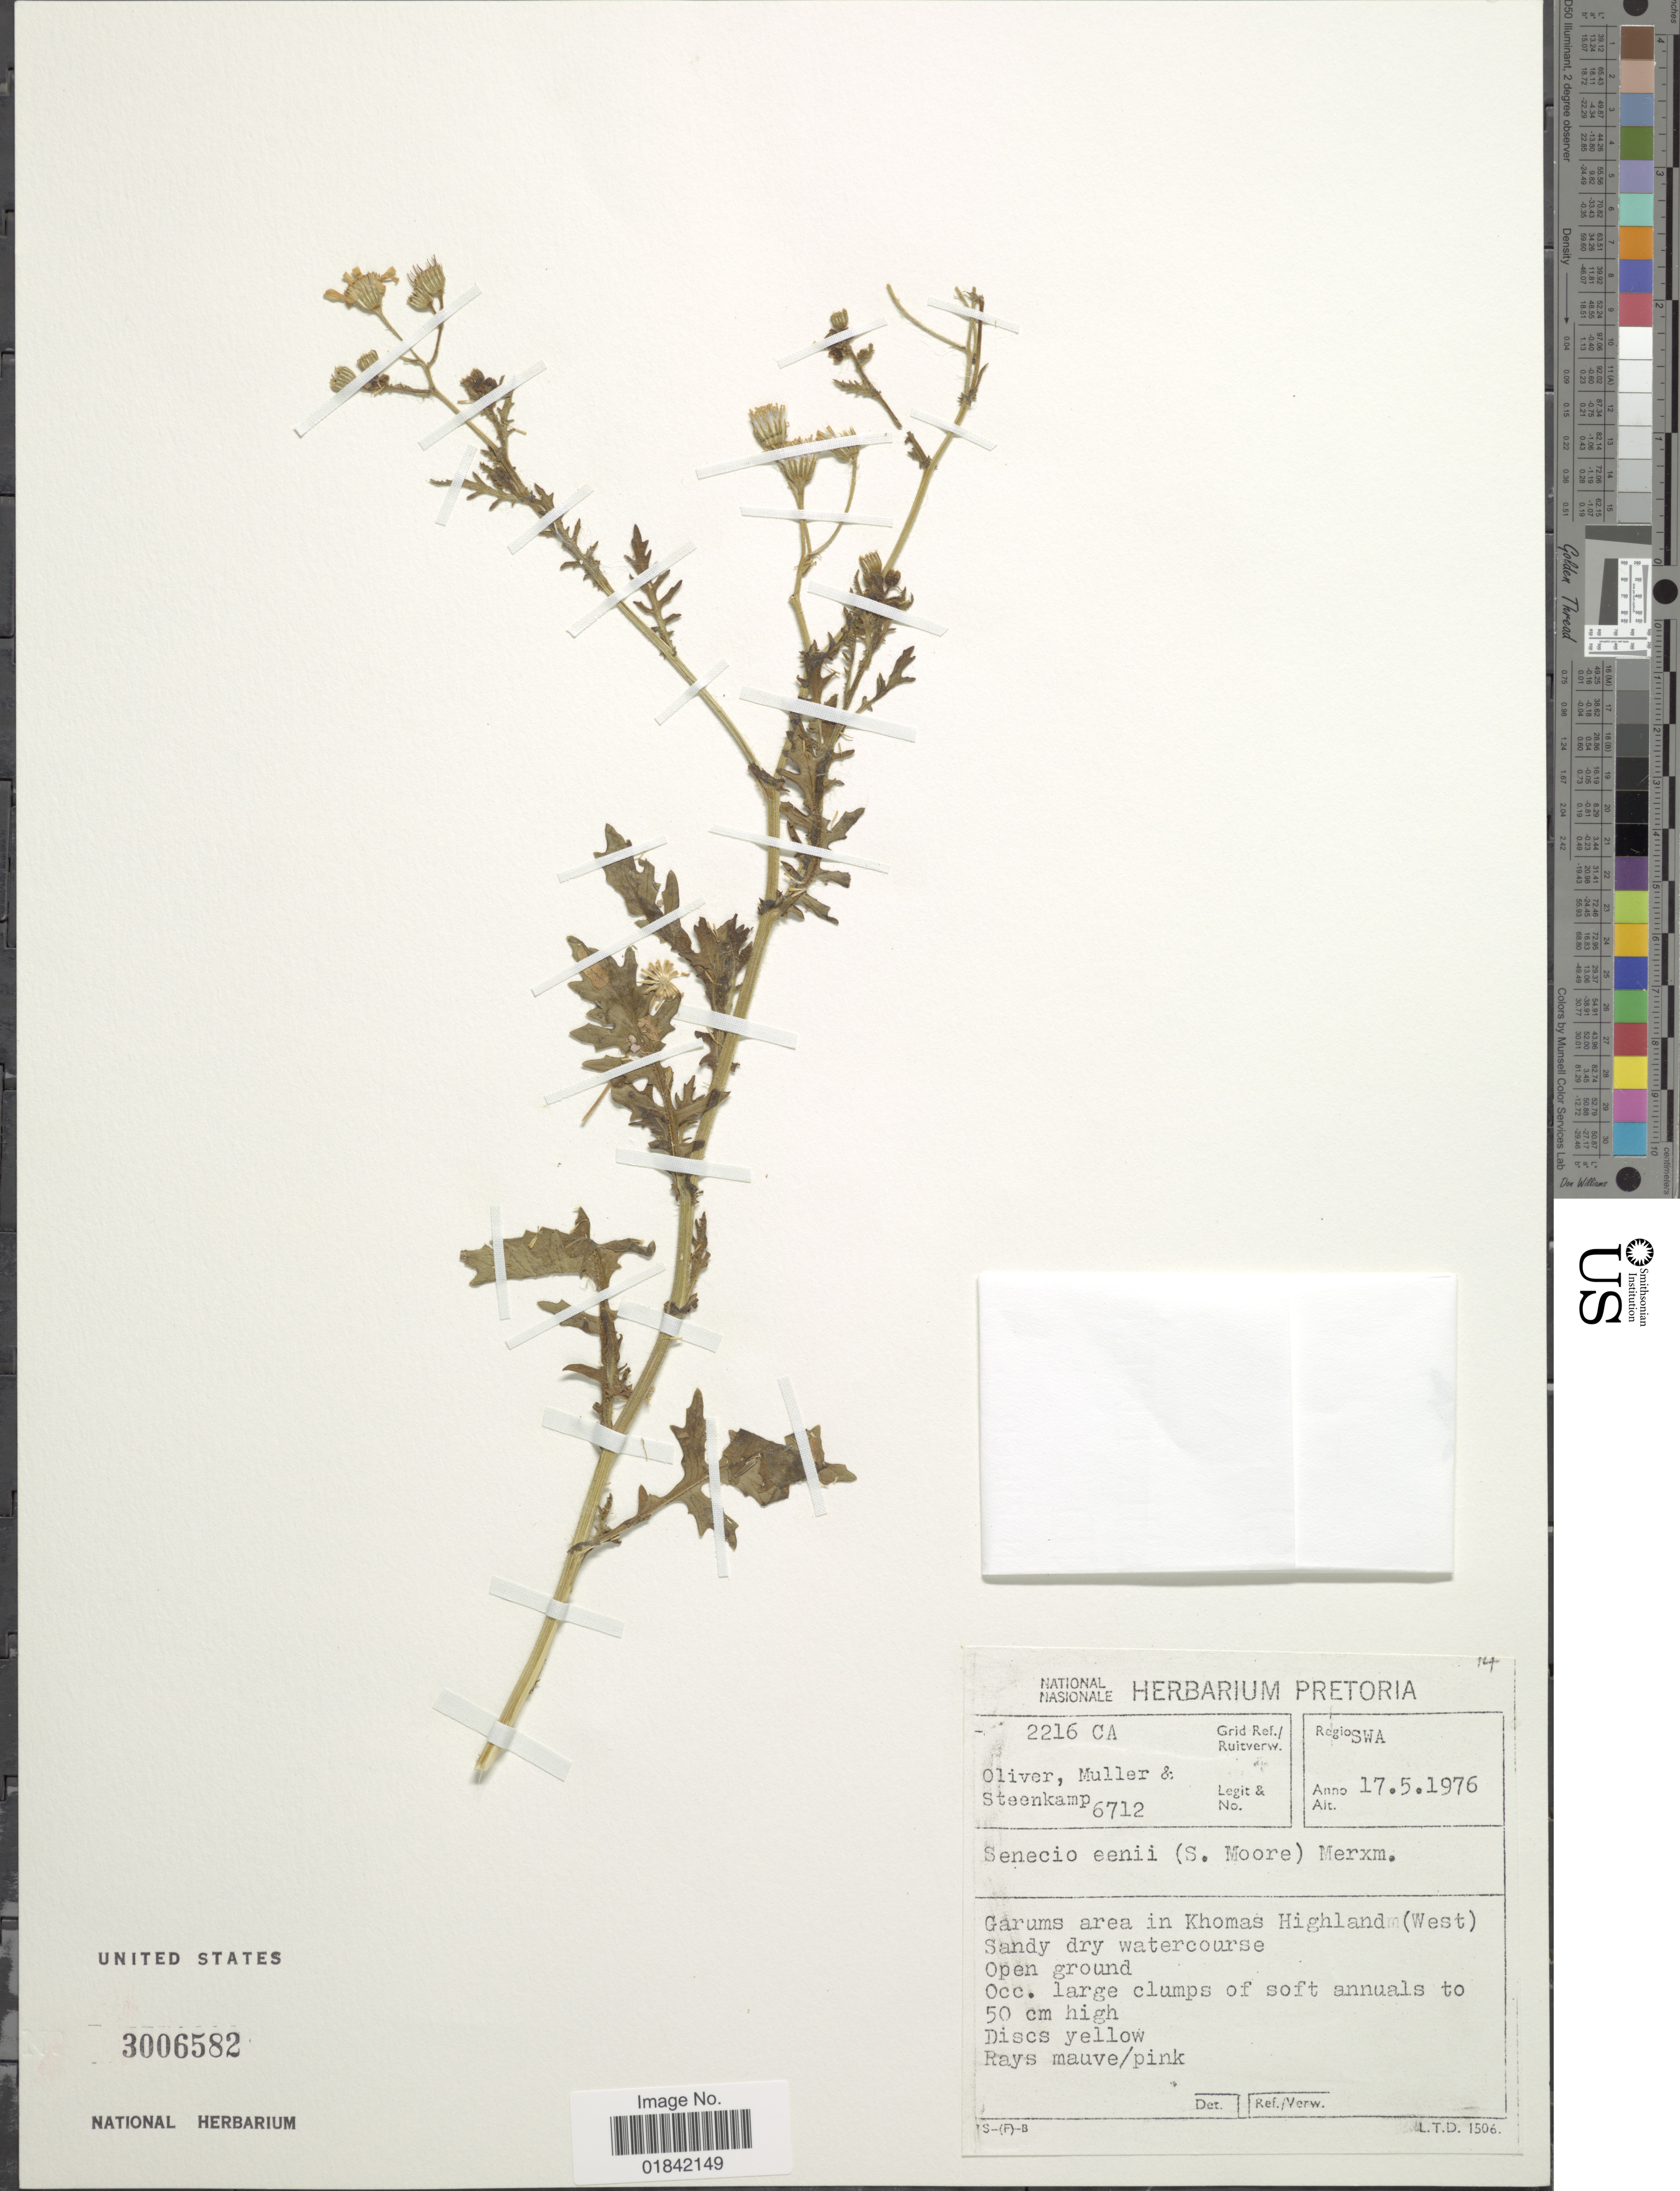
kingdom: Plantae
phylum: Tracheophyta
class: Magnoliopsida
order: Asterales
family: Asteraceae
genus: Senecio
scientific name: Senecio eenii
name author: (S. Moore) Merxm.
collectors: Oliver, --, -- Müller & -- Steenkamp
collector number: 6712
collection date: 1976-05-17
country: Namibia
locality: SWA, Garums area in Khomas Highland (West)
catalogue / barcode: US 3006582